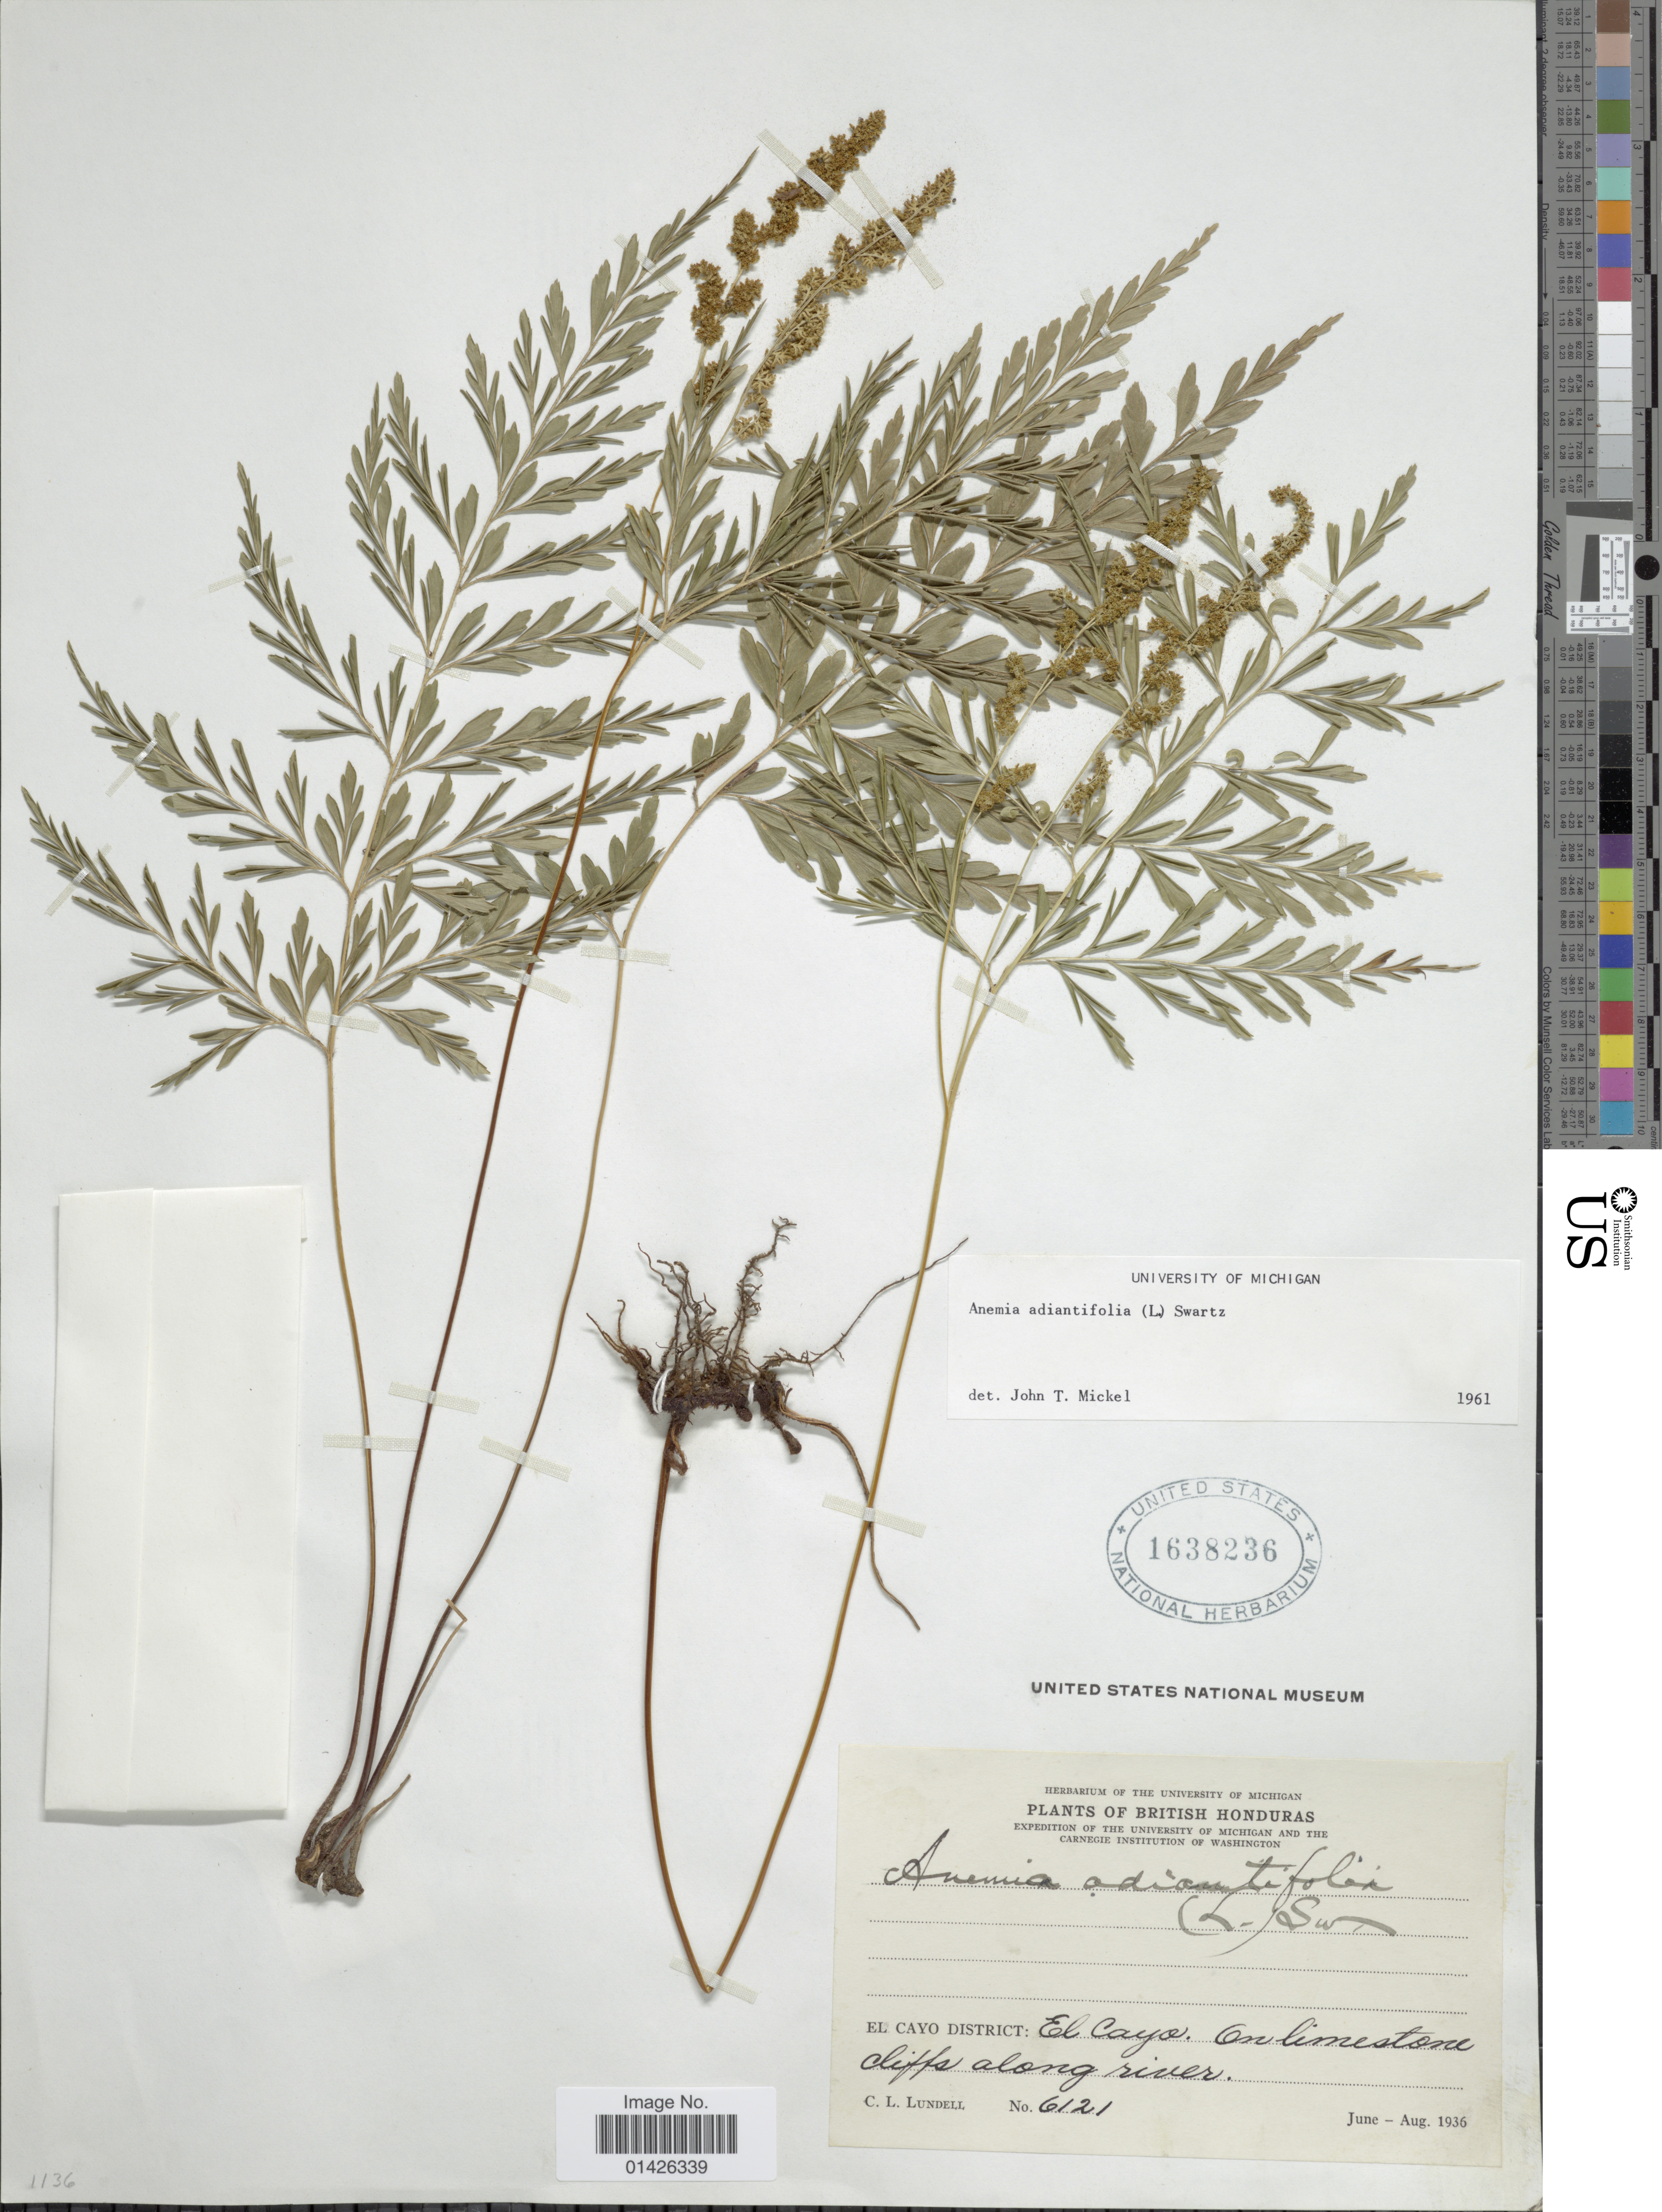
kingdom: Plantae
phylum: Tracheophyta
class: Polypodiopsida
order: Schizaeales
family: Anemiaceae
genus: Anemia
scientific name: Anemia adiantifolia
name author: (L.) Sw.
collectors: C. L. Lundell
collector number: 6121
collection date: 1936-06/1936-08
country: Belize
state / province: Cayo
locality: British Honduras, El Cayo District: El Cayo. On limestone cliffs along river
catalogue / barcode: US 1638236